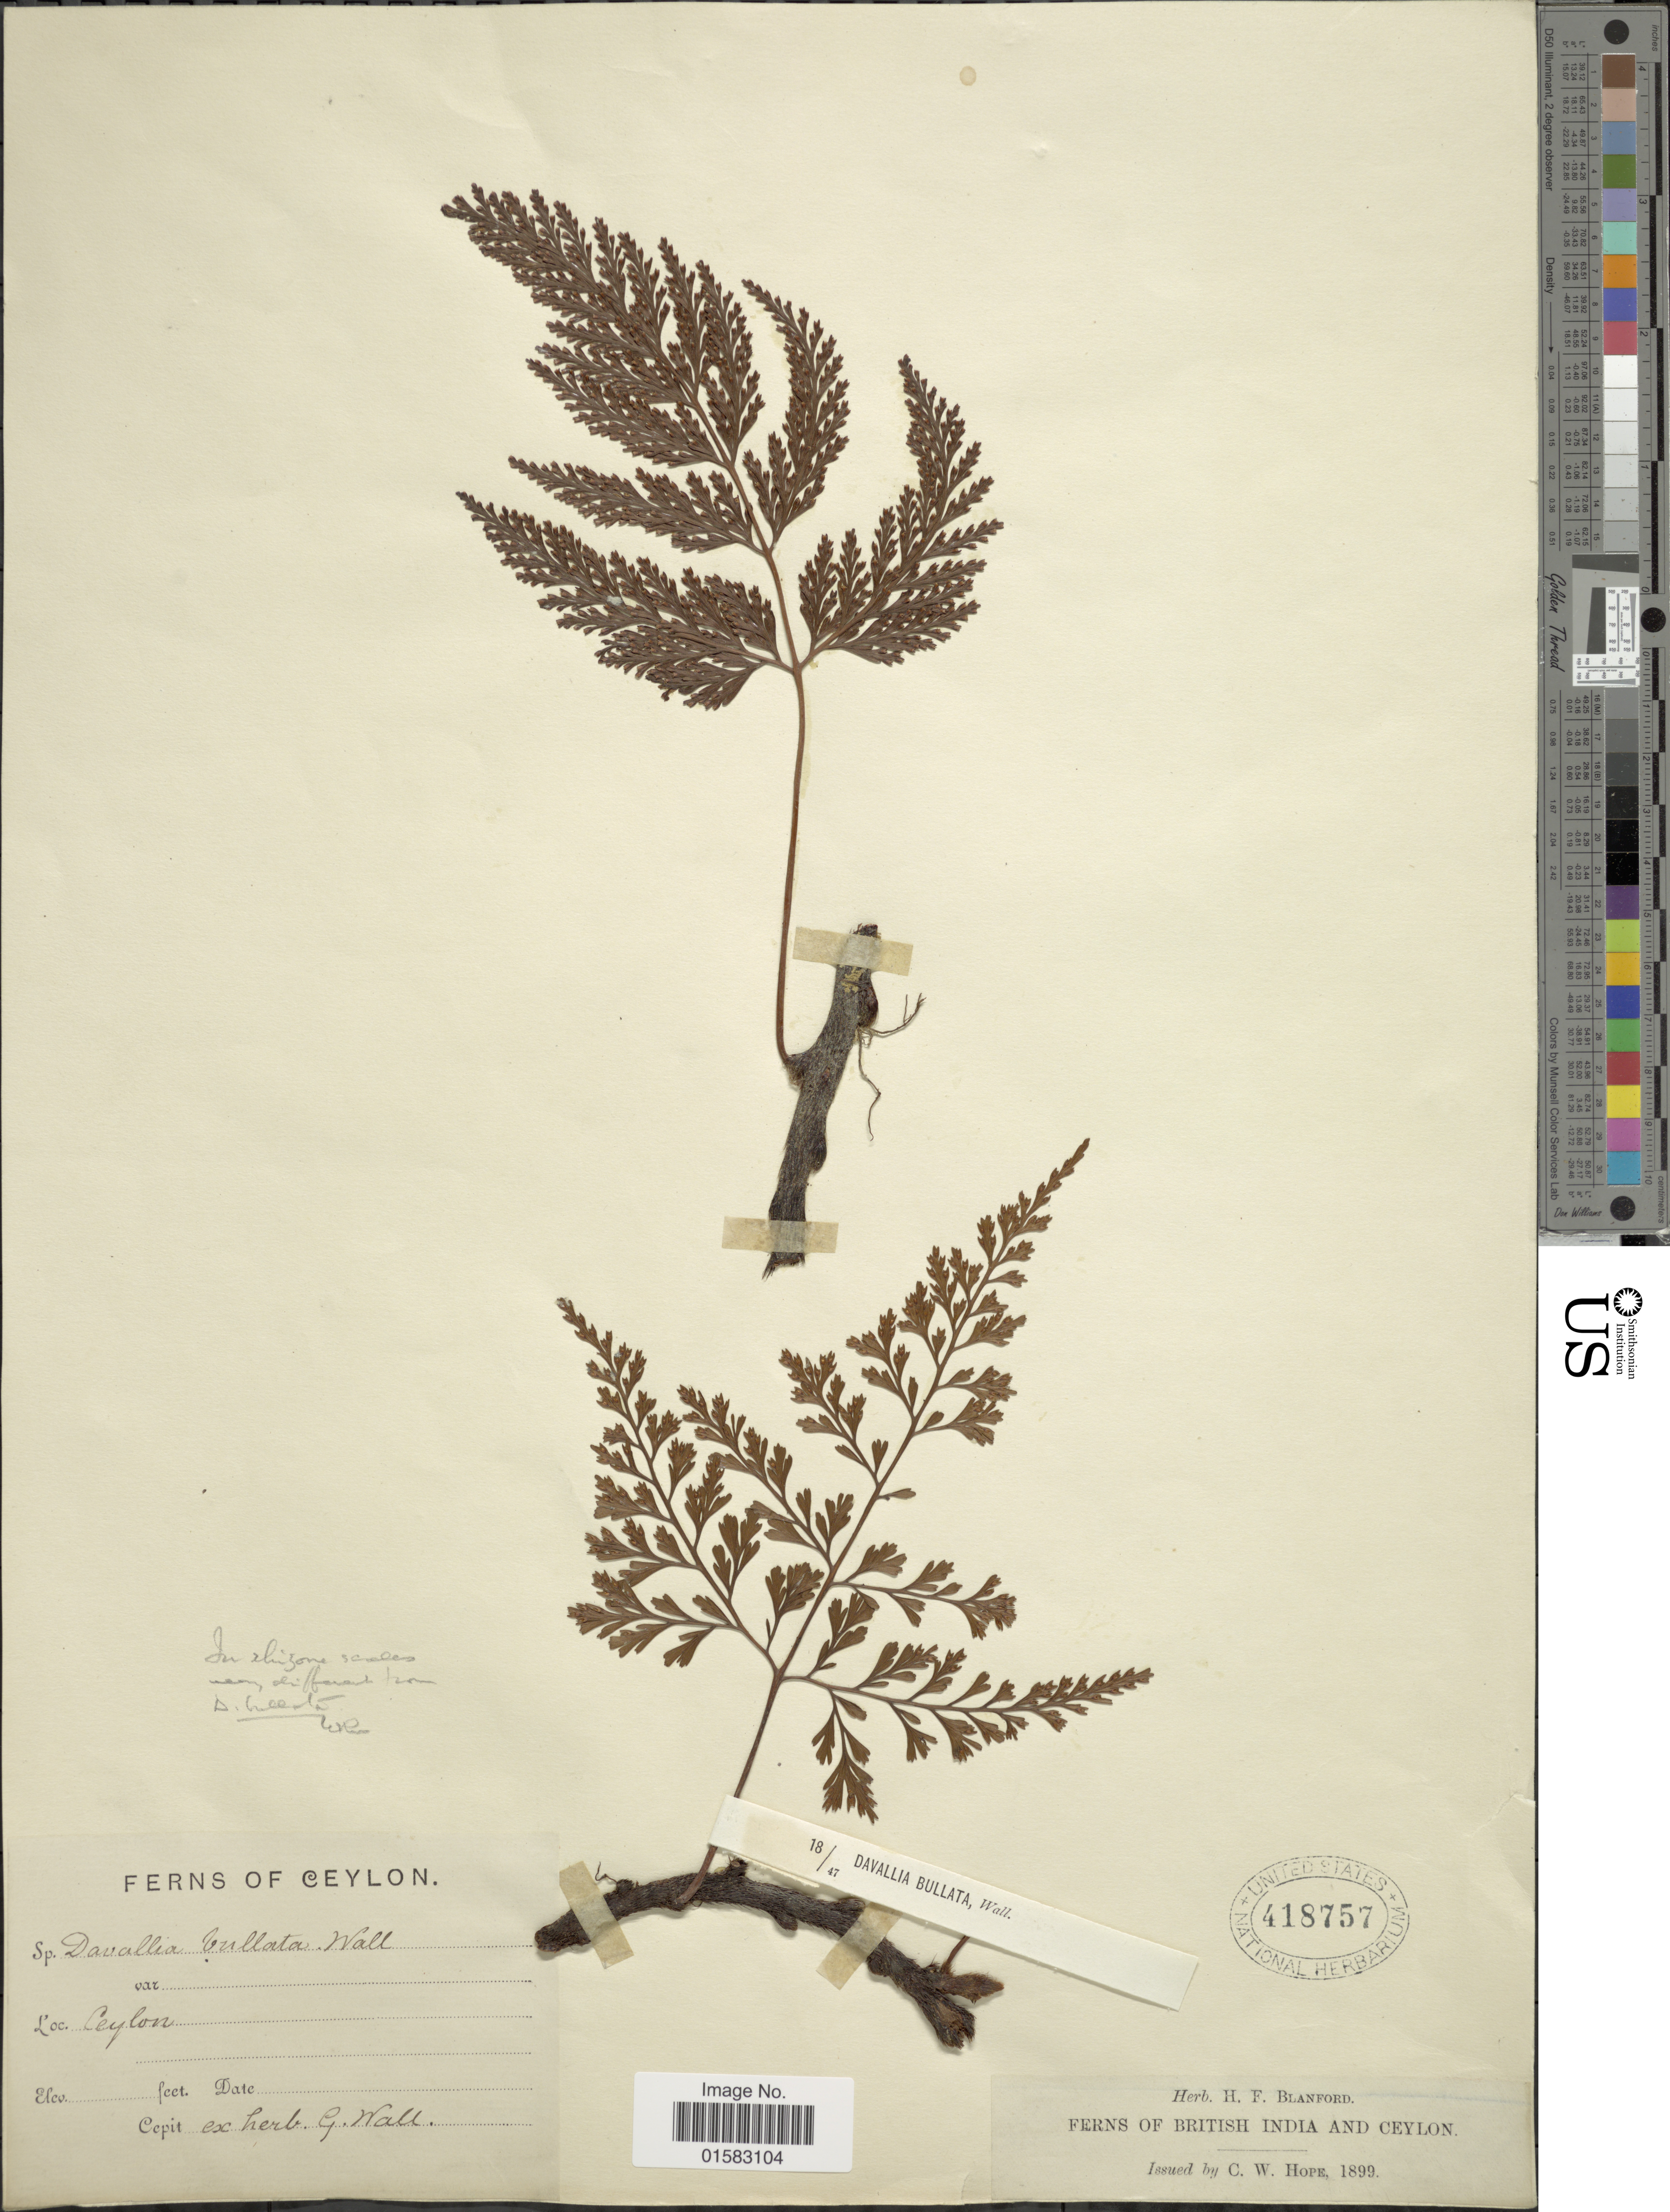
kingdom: Plantae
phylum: Tracheophyta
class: Polypodiopsida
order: Polypodiales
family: Davalliaceae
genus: Davallia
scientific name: Davallia sp.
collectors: ex herb. G. Wall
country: Sri Lanka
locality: Ceylon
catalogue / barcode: US 418757